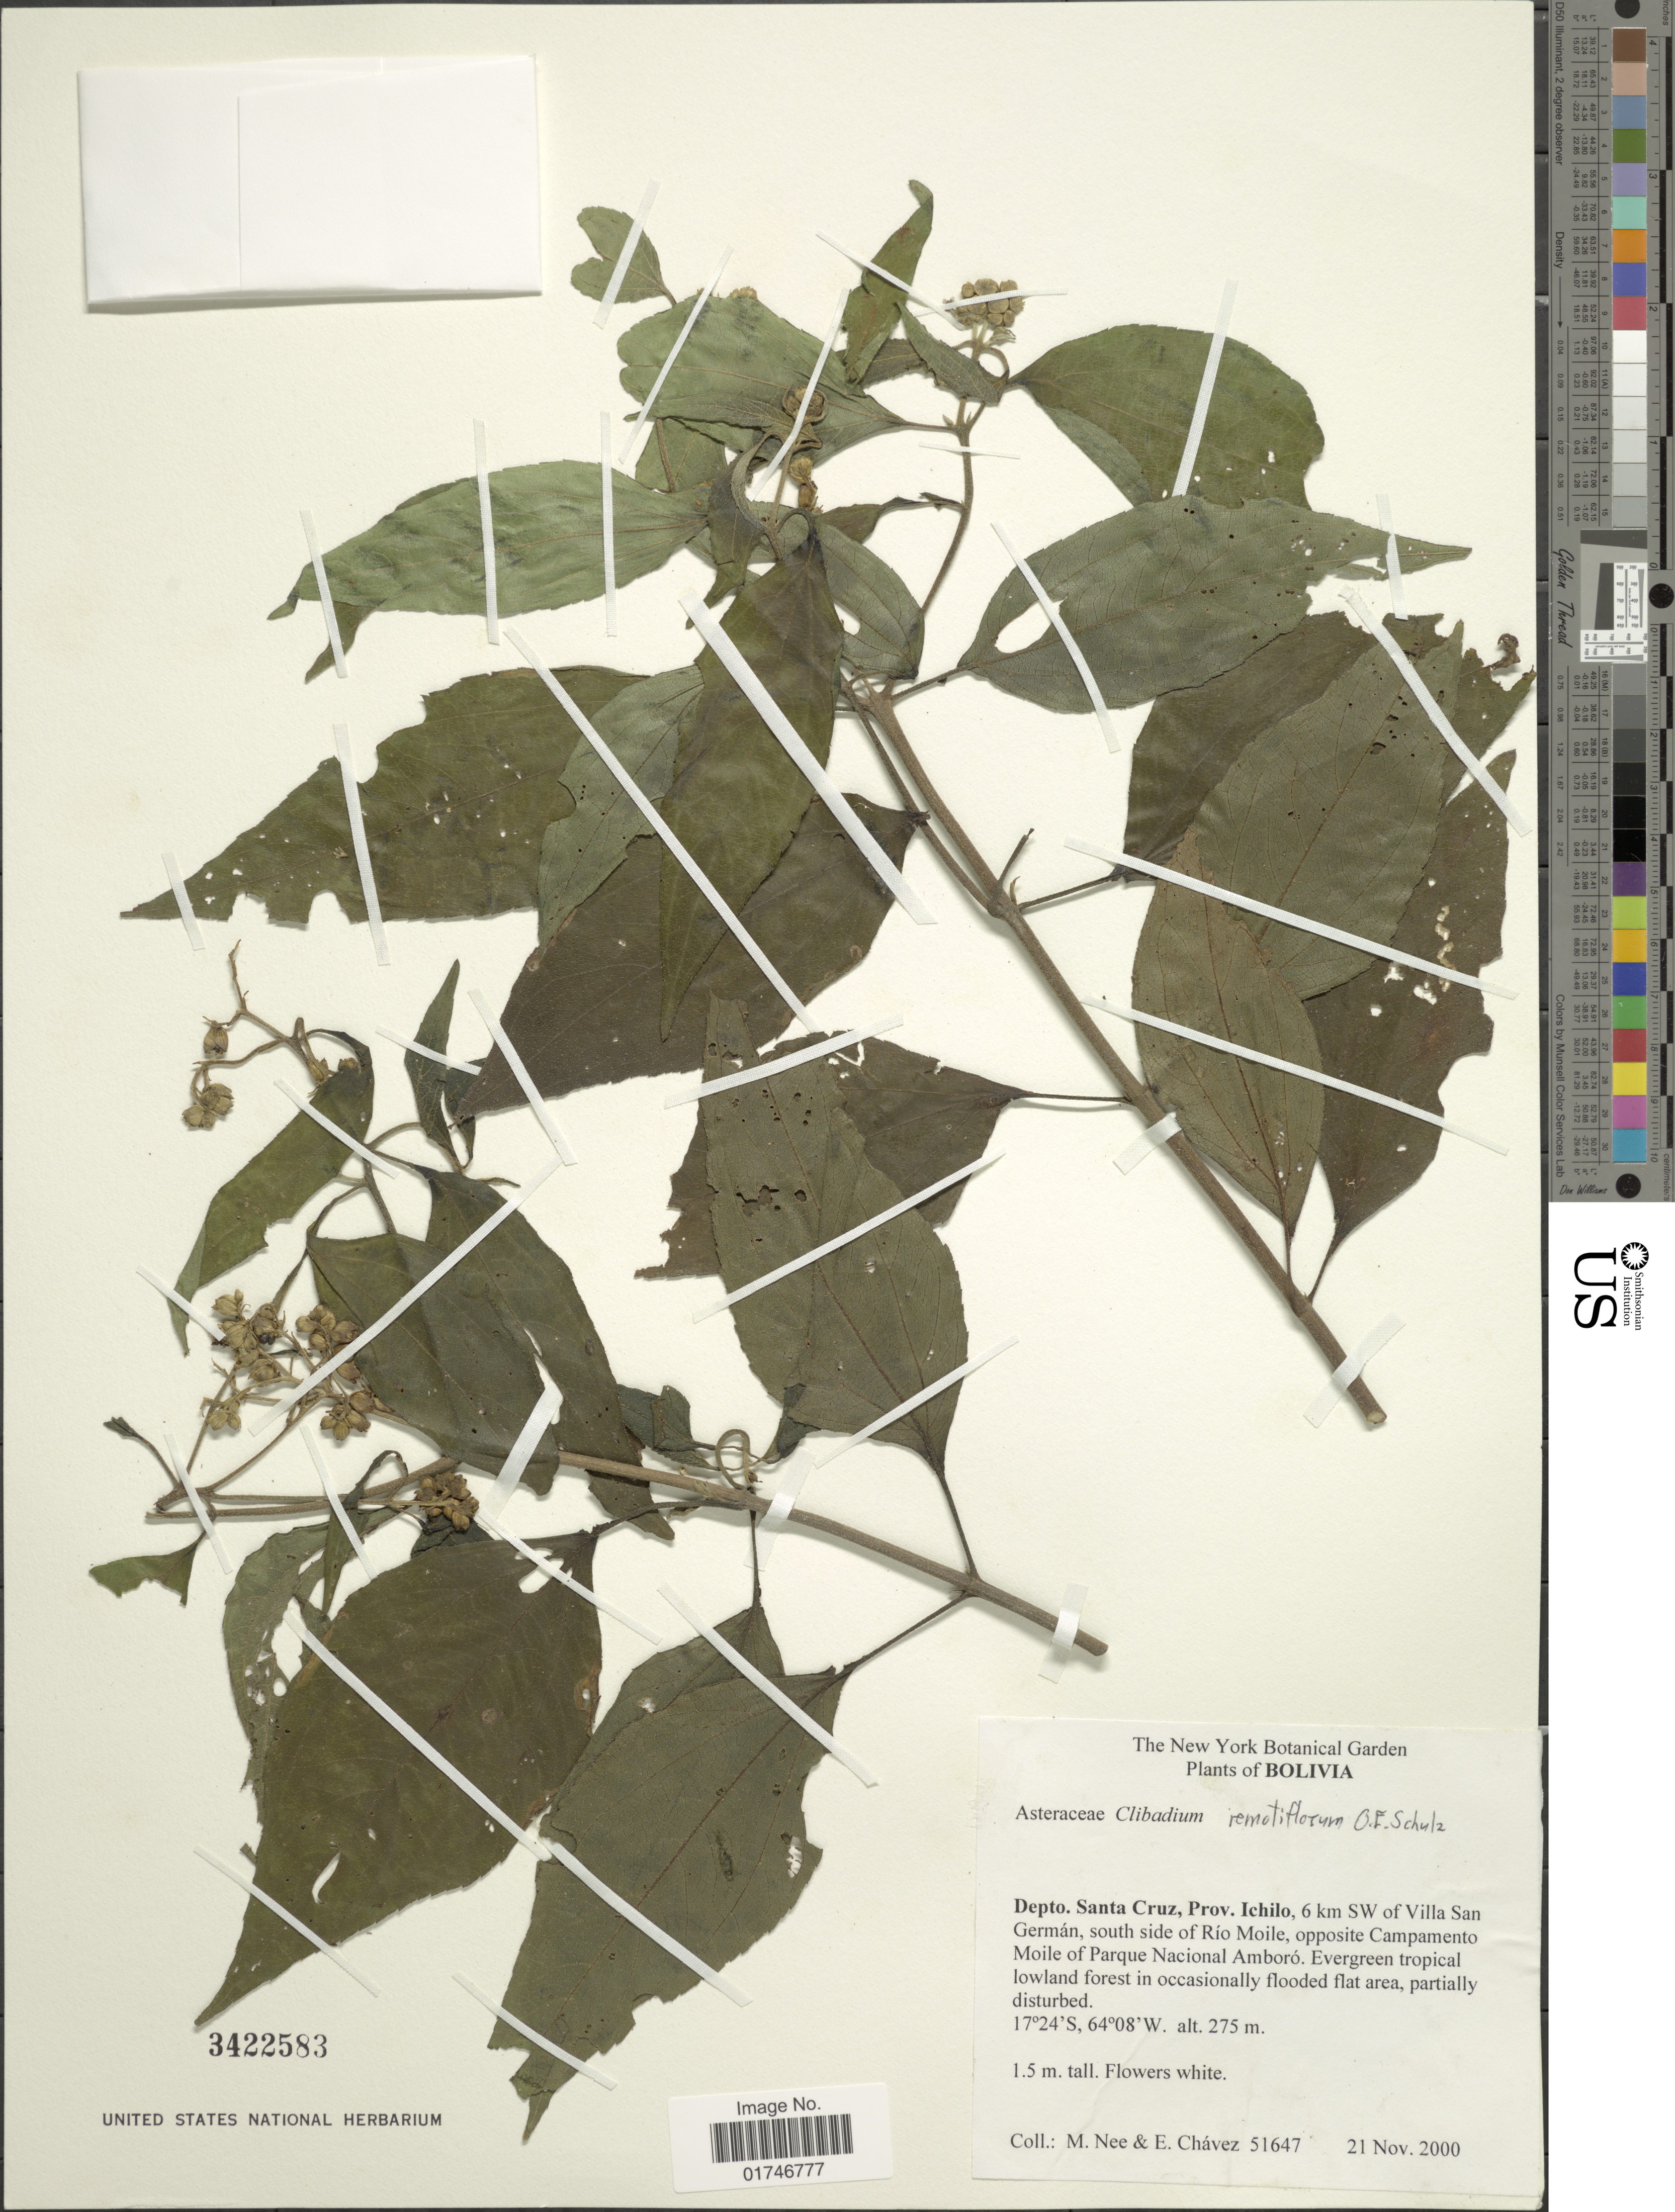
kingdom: Plantae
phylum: Tracheophyta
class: Magnoliopsida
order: Asterales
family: Asteraceae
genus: Clibadium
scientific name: Clibadium remotiflorum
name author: S.F. Blake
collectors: M. Nee & E. Chávez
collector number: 51647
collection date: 2000-11-21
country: Bolivia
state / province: Santa Cruz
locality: Depto. Santa Cruz, Prov. Ichilo, 6 km SW of Villa San Germán, south side of Rio Moile, opposite Campamento Moile of Parque Nacional Amboró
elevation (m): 275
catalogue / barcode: US 3422583